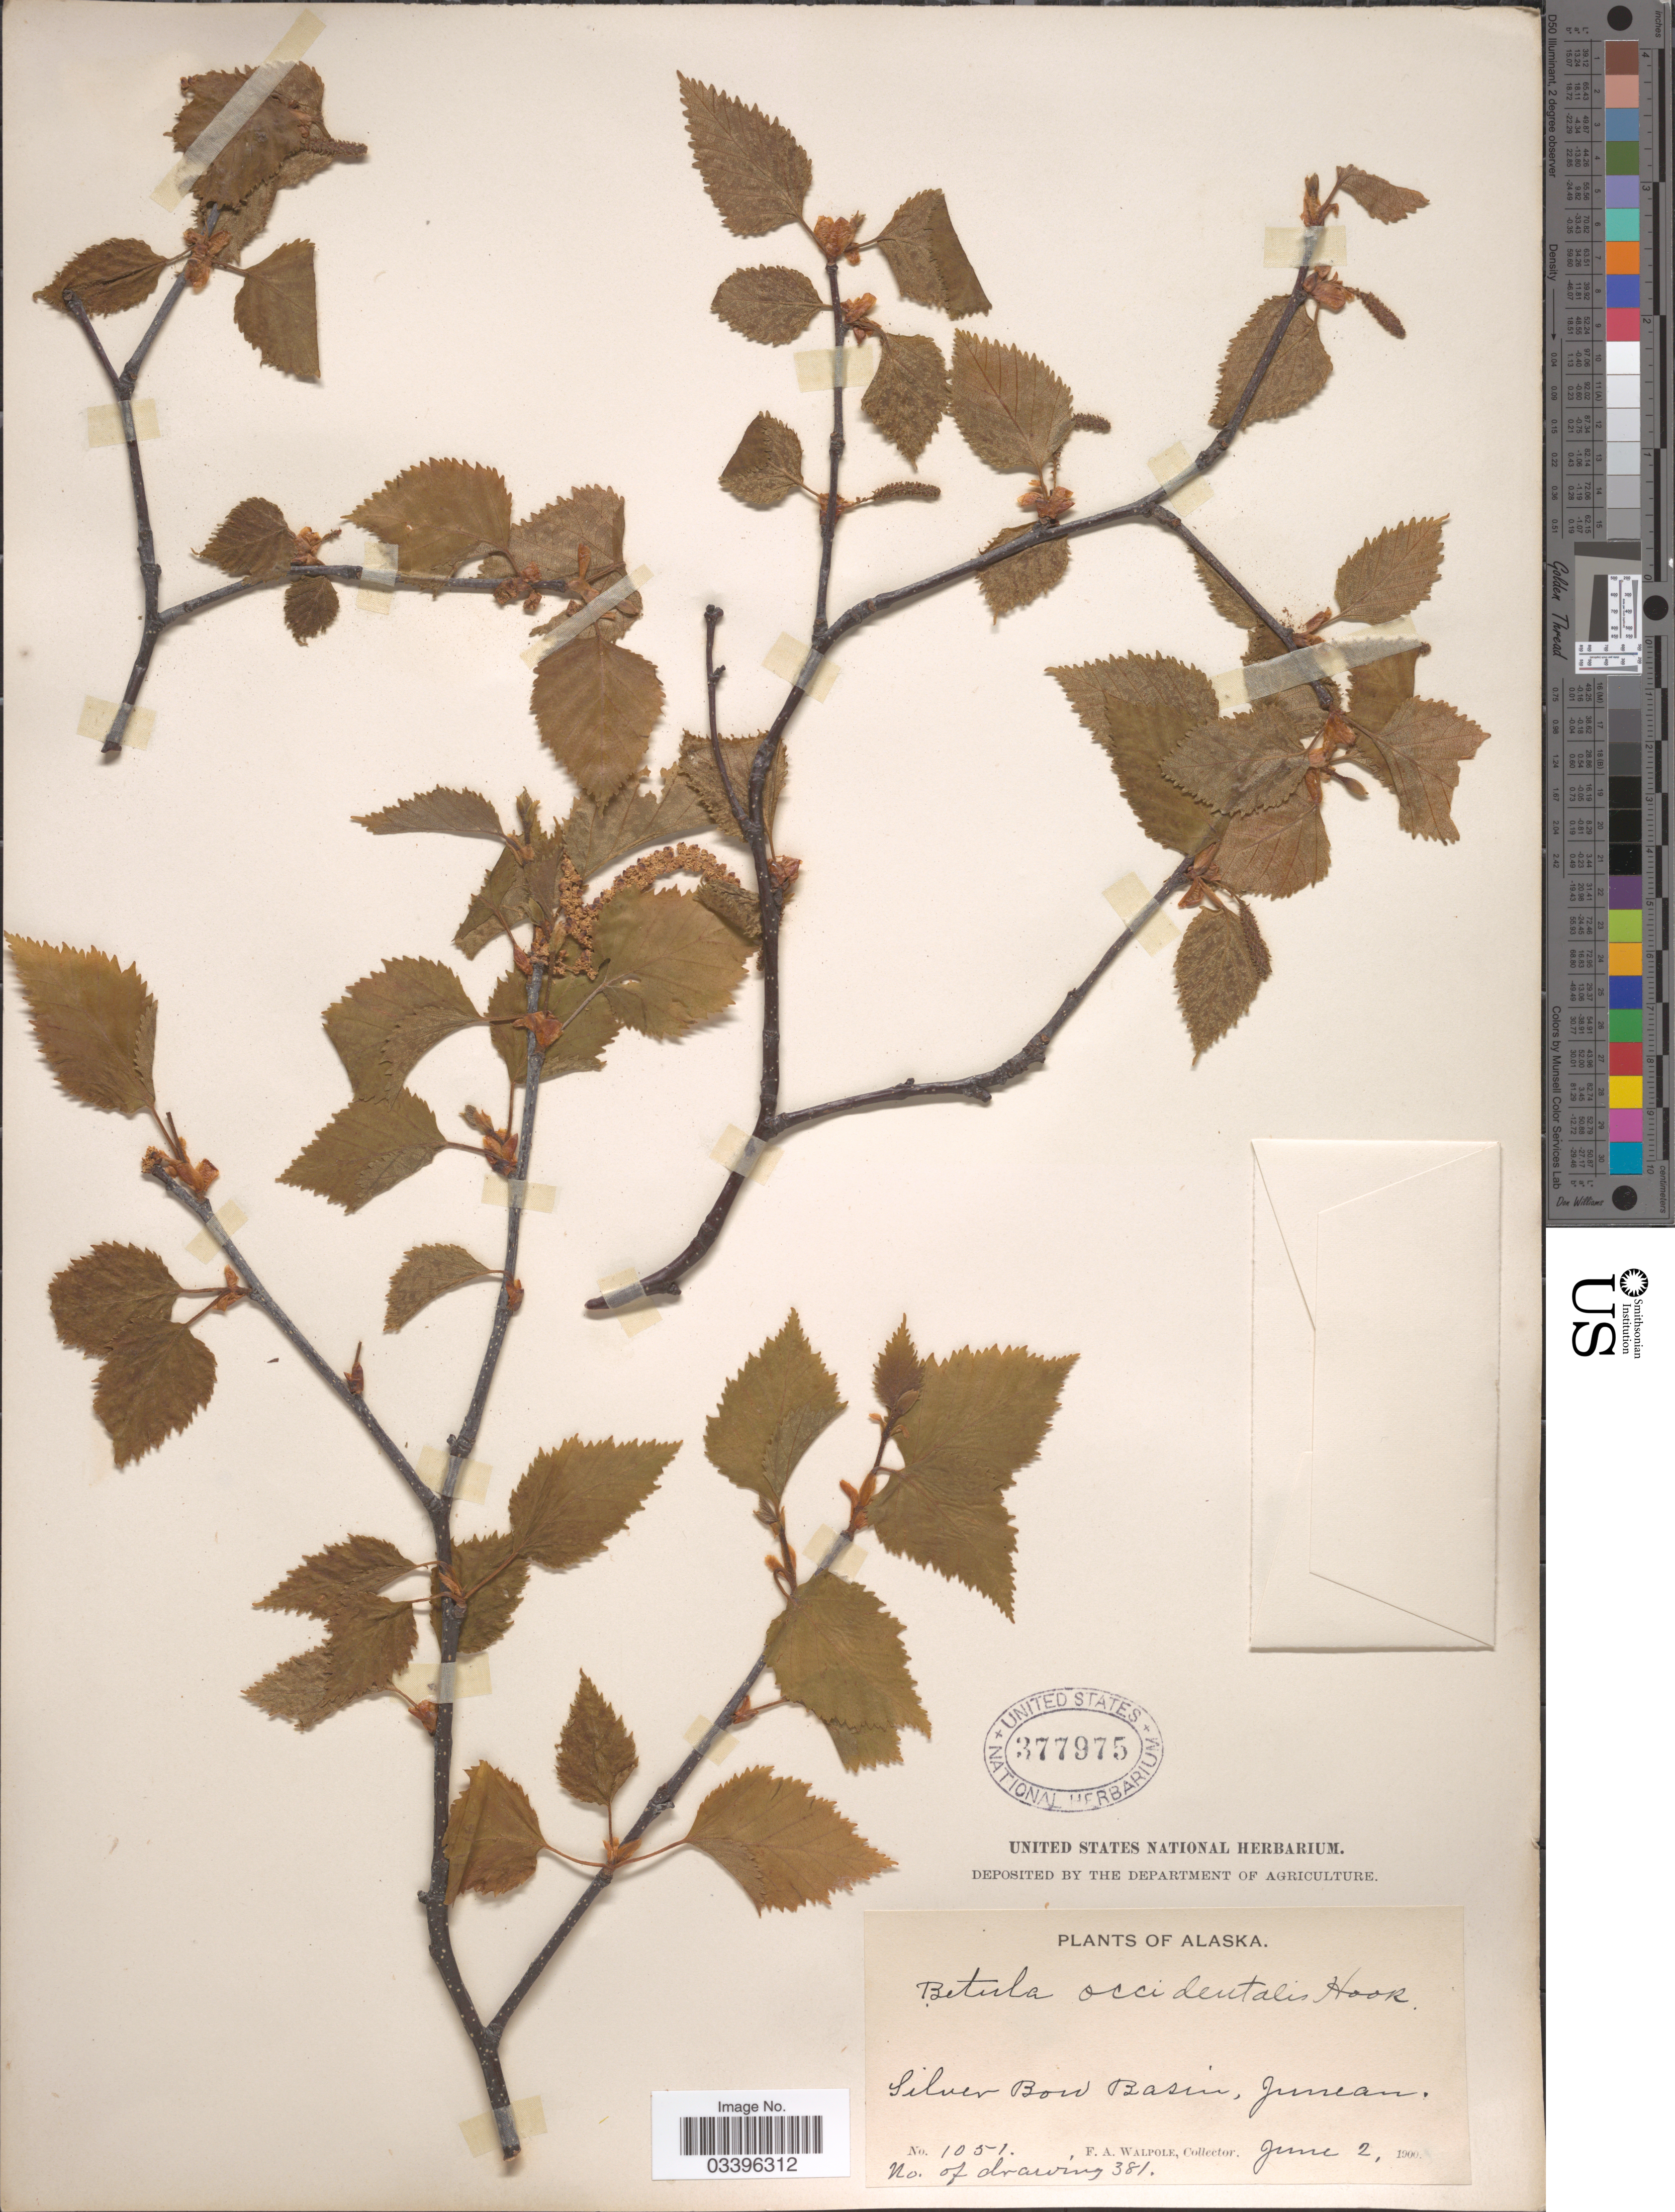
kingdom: Plantae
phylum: Tracheophyta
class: Magnoliopsida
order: Fagales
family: Betulaceae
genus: Betula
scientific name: Betula occidentalis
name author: Hook.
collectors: F. Walpole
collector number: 1051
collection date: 1900-06-02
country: United States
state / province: Alaska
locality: Silver Bow Basin, Juneau.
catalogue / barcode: US 377975